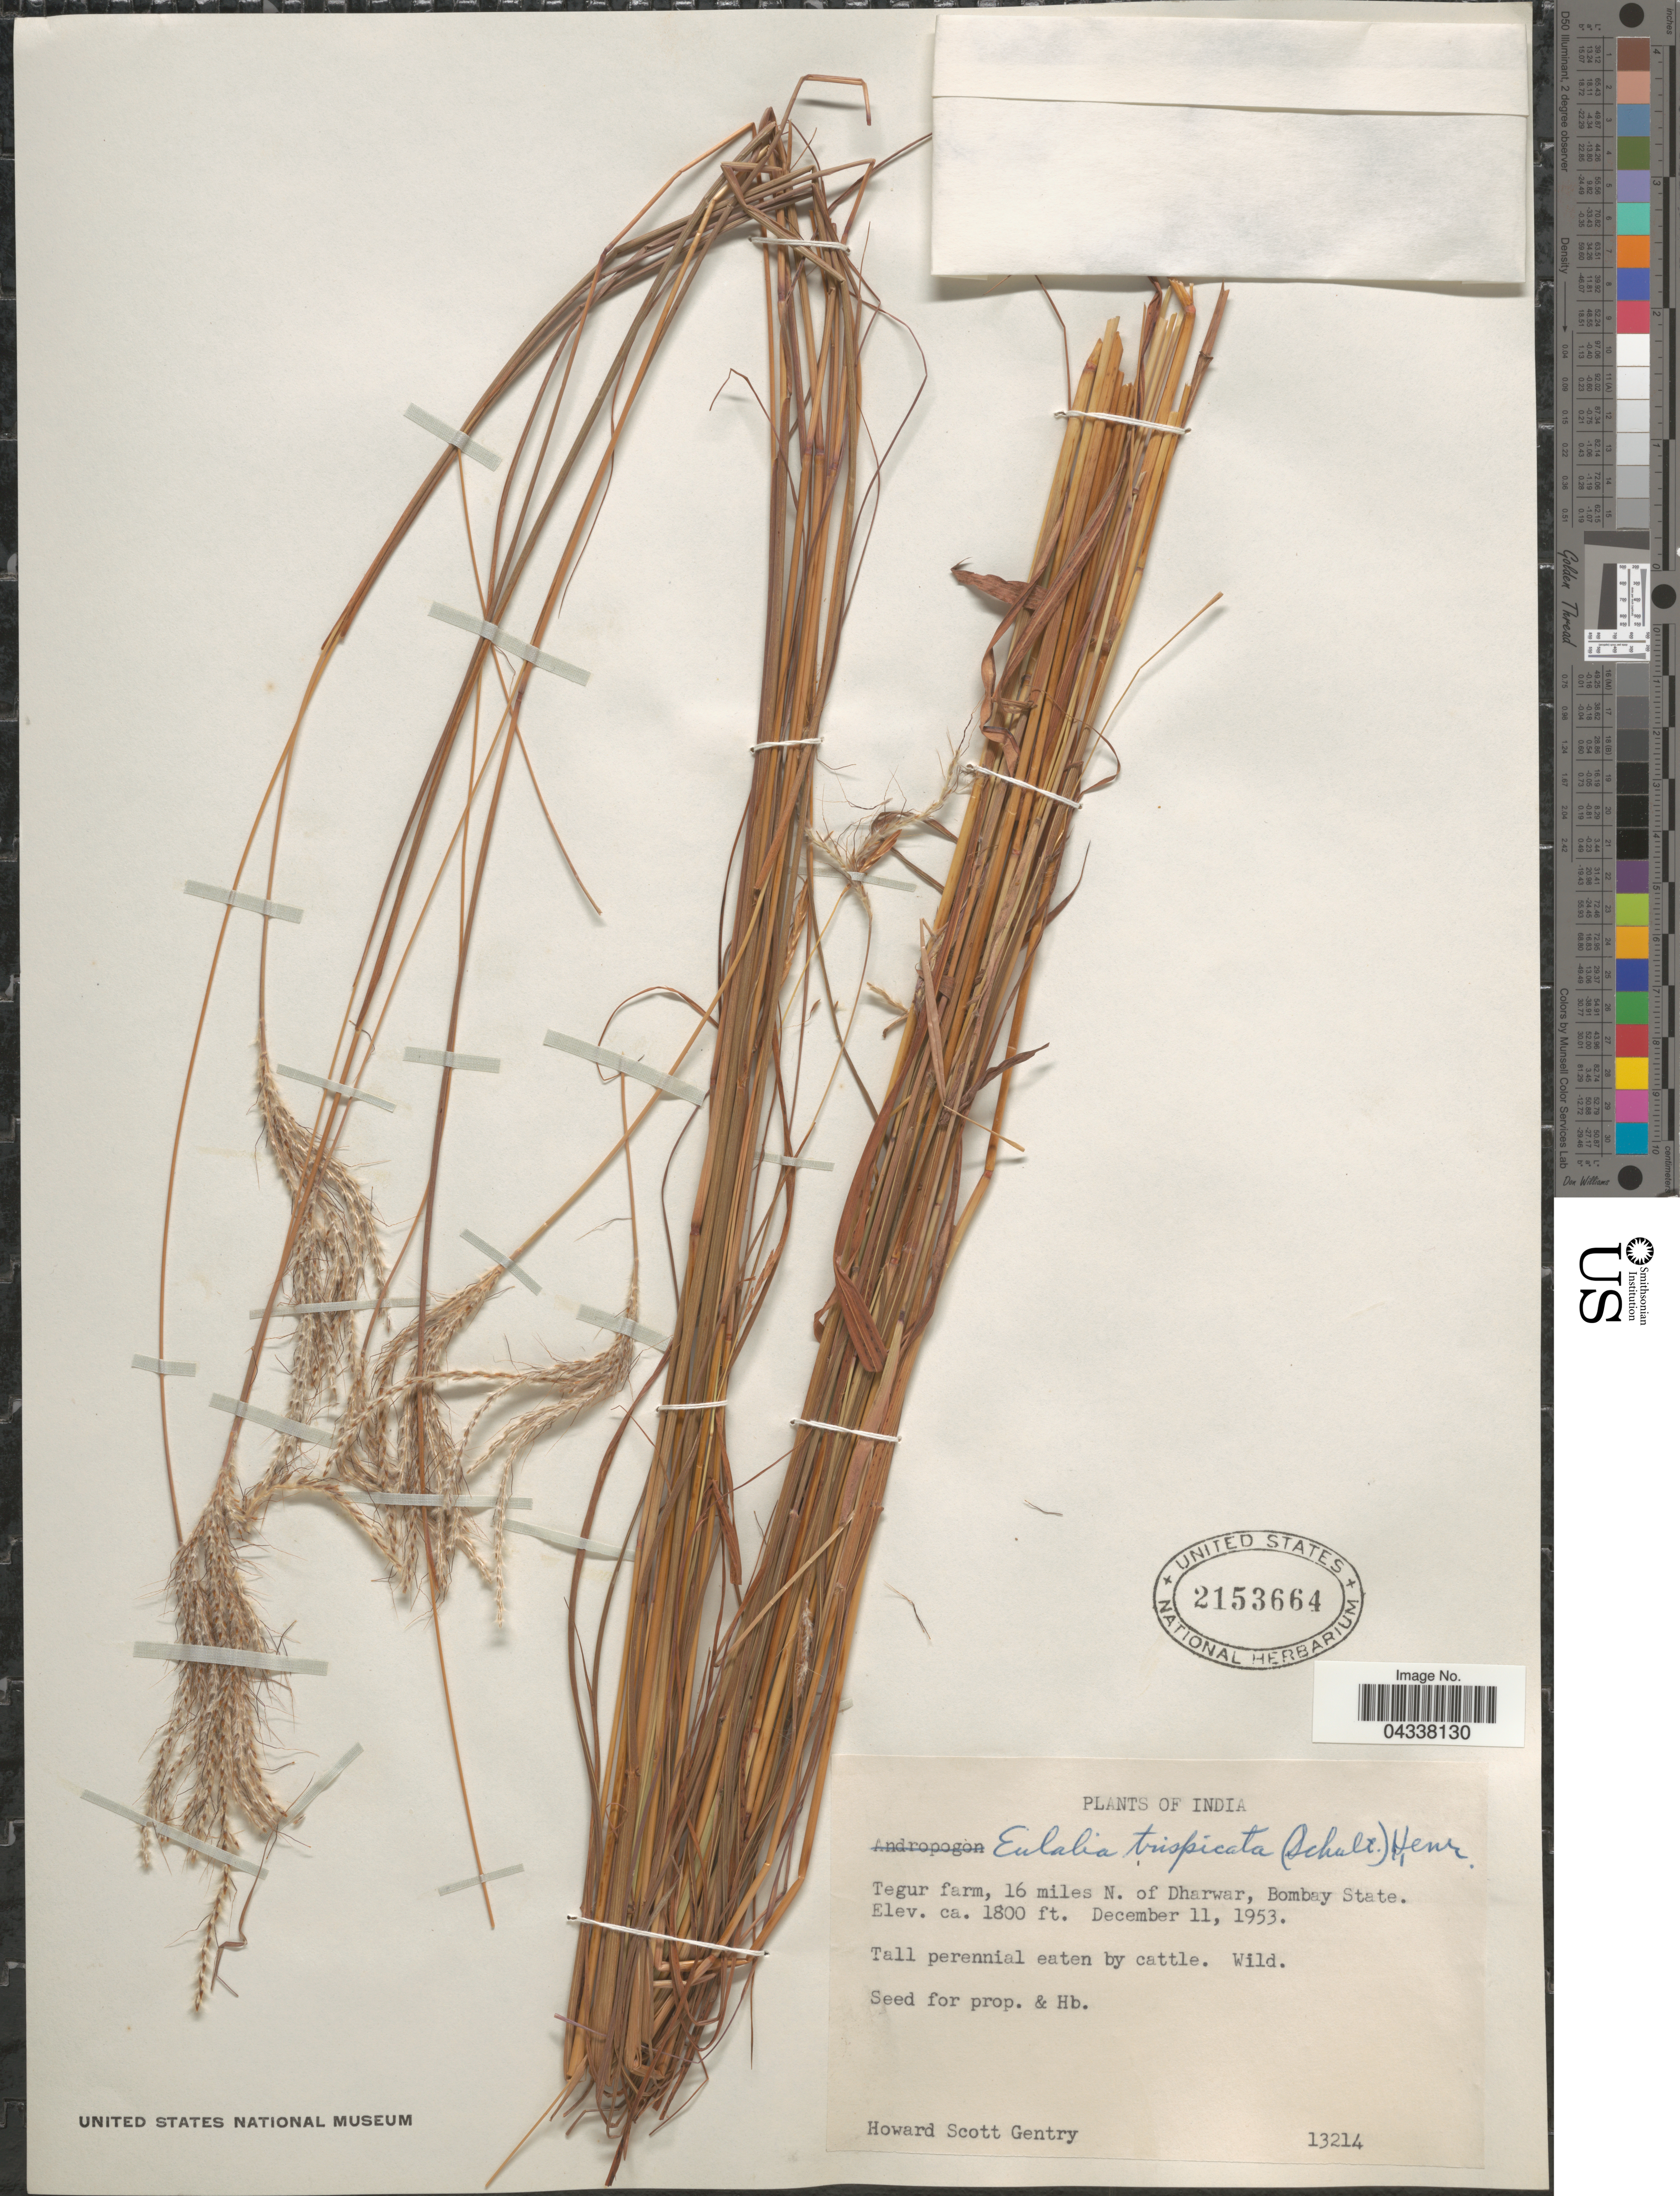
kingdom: Plantae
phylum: Tracheophyta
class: Liliopsida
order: Poales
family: Poaceae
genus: Pseudopogonatherum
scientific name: Pseudopogonatherum trispicatum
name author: (Schult.) Ohwi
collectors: H. S. Gentry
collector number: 13214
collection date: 1953-12-11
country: India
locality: Tegur farm, 16 miles N. of Dharwar, Bombay State.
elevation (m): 549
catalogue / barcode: US 2153664